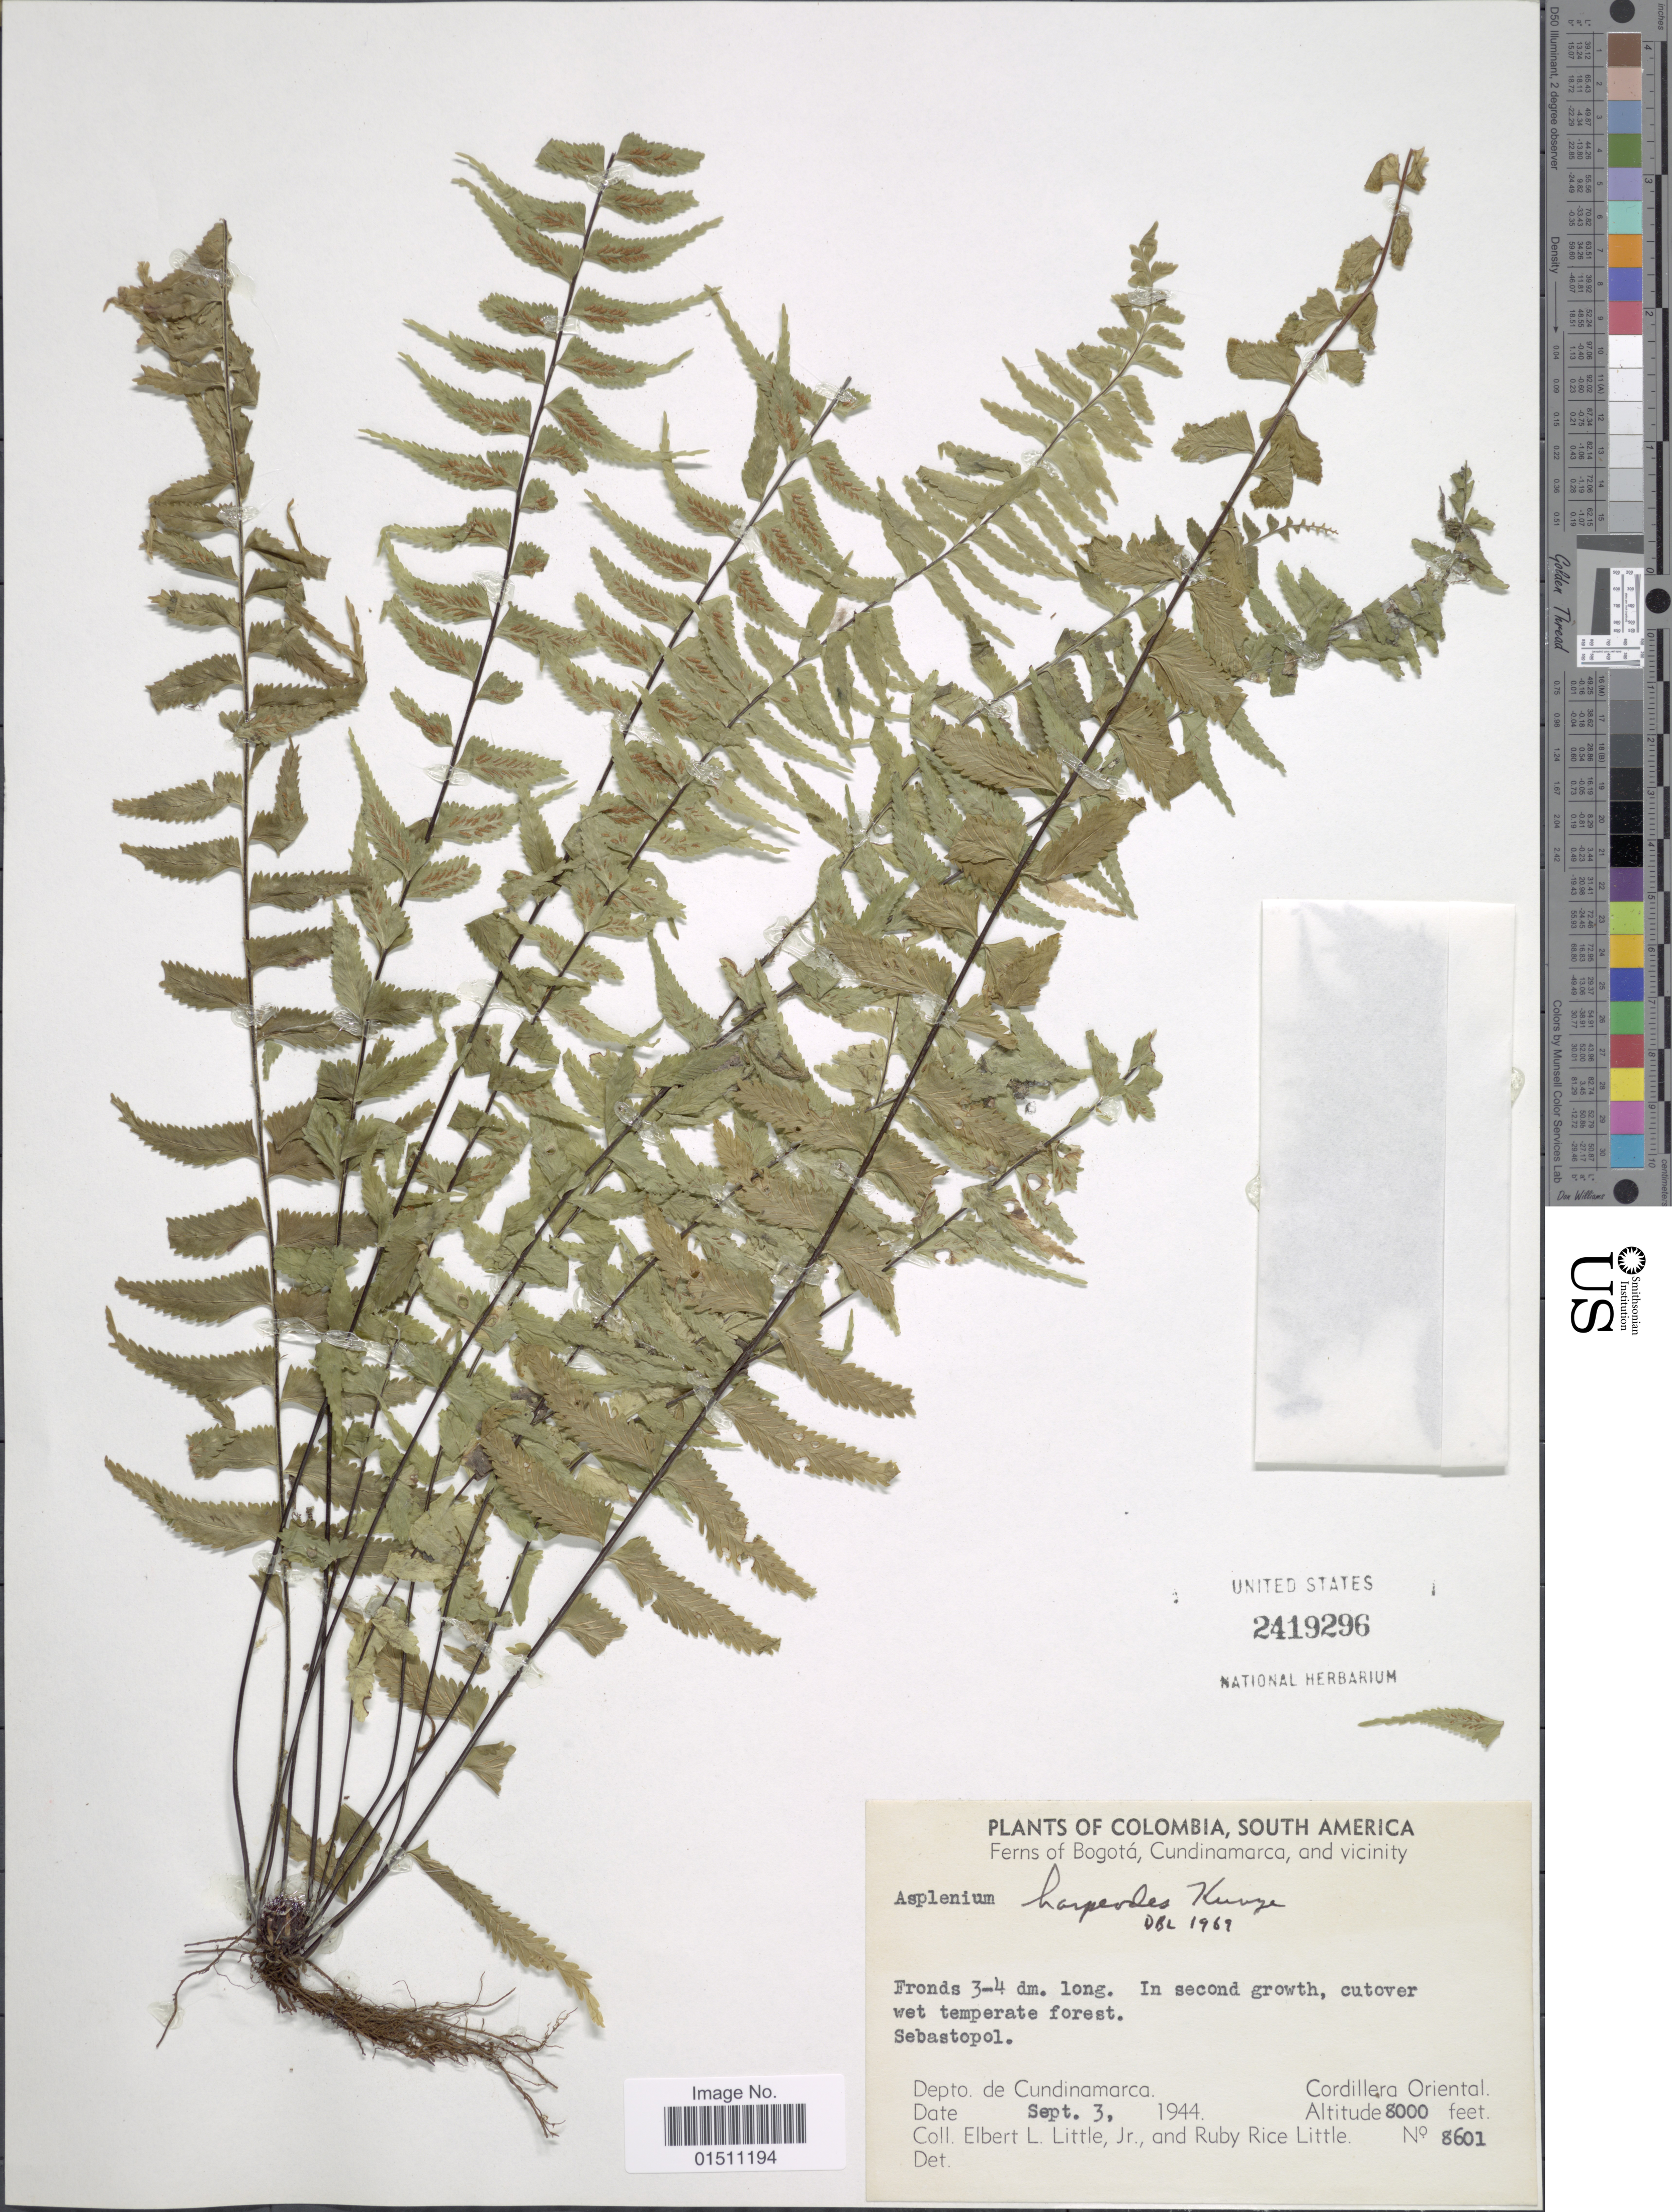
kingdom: Plantae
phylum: Tracheophyta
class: Polypodiopsida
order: Polypodiales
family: Aspleniaceae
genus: Asplenium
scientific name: Asplenium harpeodes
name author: Kunze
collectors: E. L. Little & R. R. Little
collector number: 8601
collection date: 1944-09-03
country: Colombia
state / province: Cundinamarca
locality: Colombia, South America, Ferns of Bogotá, Cundinamarca, and vicinity, Depto. de Cundinamarca Cordillera Oriental, Sebastopol.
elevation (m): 2438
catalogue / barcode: US 2419296